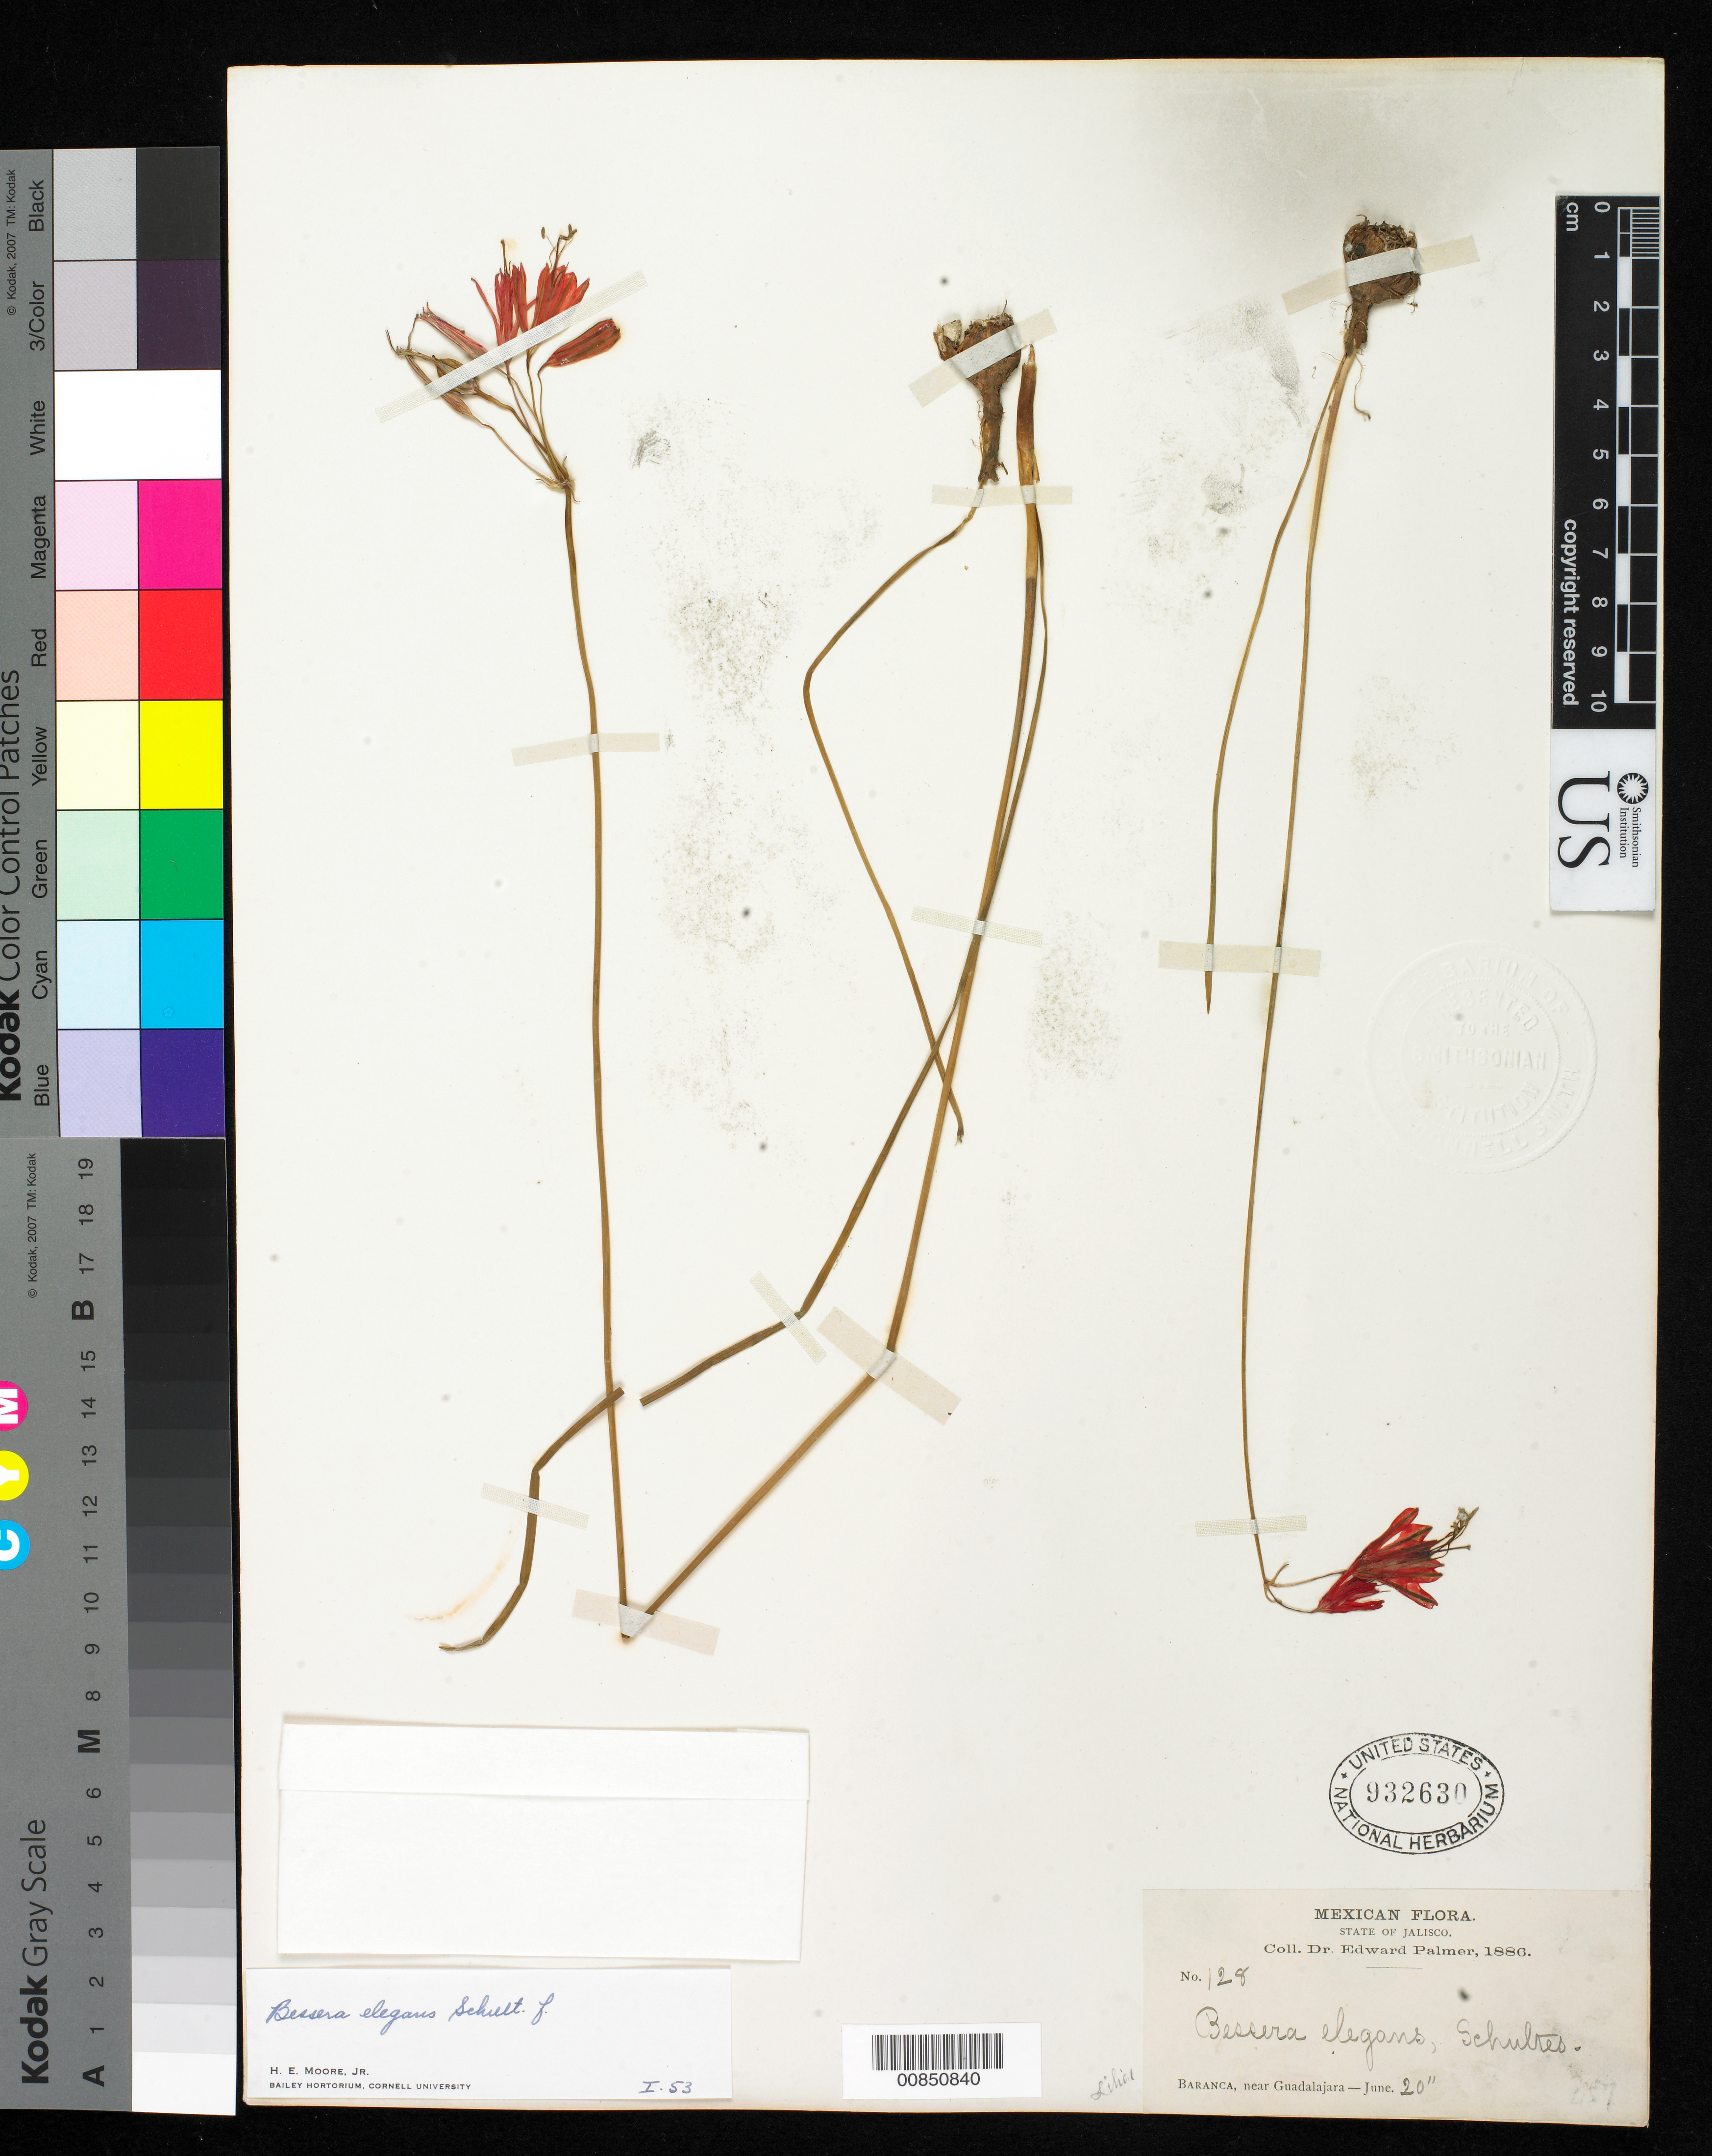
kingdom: Plantae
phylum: Tracheophyta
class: Liliopsida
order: Asparagales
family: Asparagaceae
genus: Bessera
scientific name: Bessera elegans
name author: Schult. f.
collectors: E. Palmer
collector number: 128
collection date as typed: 20 Jun 1886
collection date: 1886-06-20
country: Mexico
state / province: Jalisco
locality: Barranca, near Guadalajara, Jalisco.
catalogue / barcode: US 932630